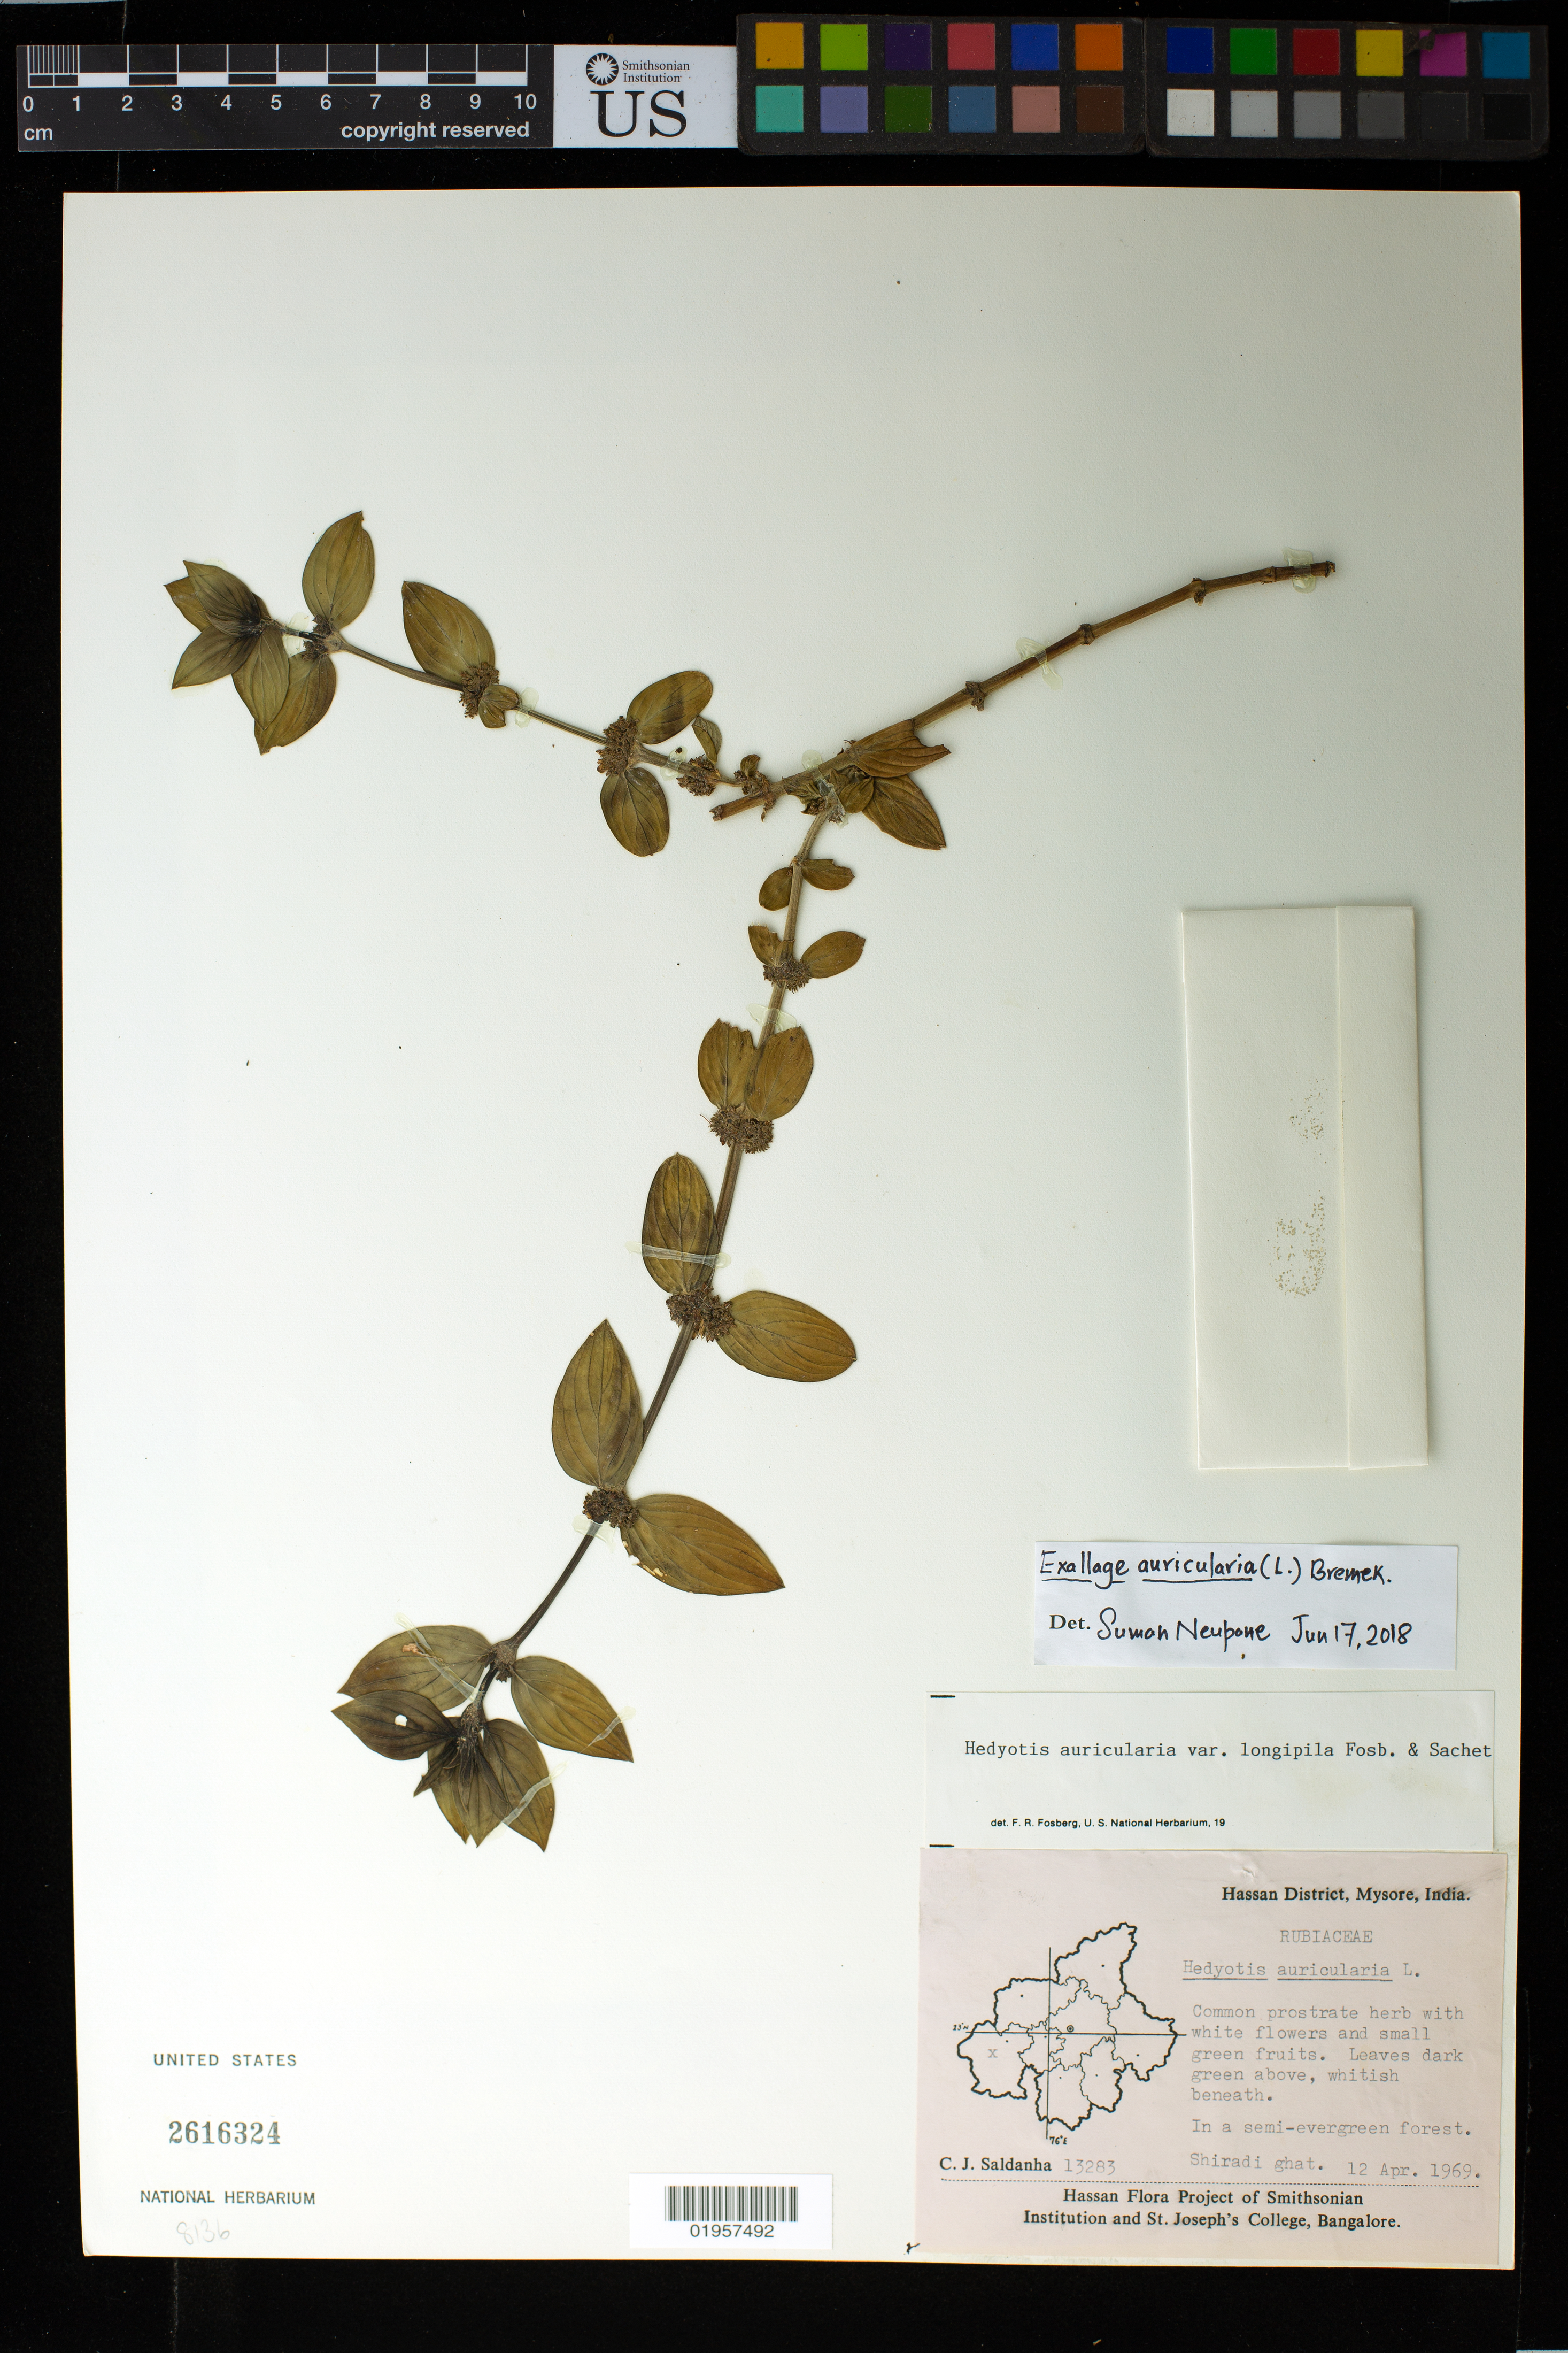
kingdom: Plantae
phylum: Tracheophyta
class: Magnoliopsida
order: Gentianales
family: Rubiaceae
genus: Exallage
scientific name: Exallage auricularia var. longipila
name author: Fosberg & Sachet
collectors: C. J. Saldanha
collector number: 13283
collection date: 1969-04-12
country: India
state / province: Karnataka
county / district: Mysore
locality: Shiradi ghat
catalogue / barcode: US 2616324